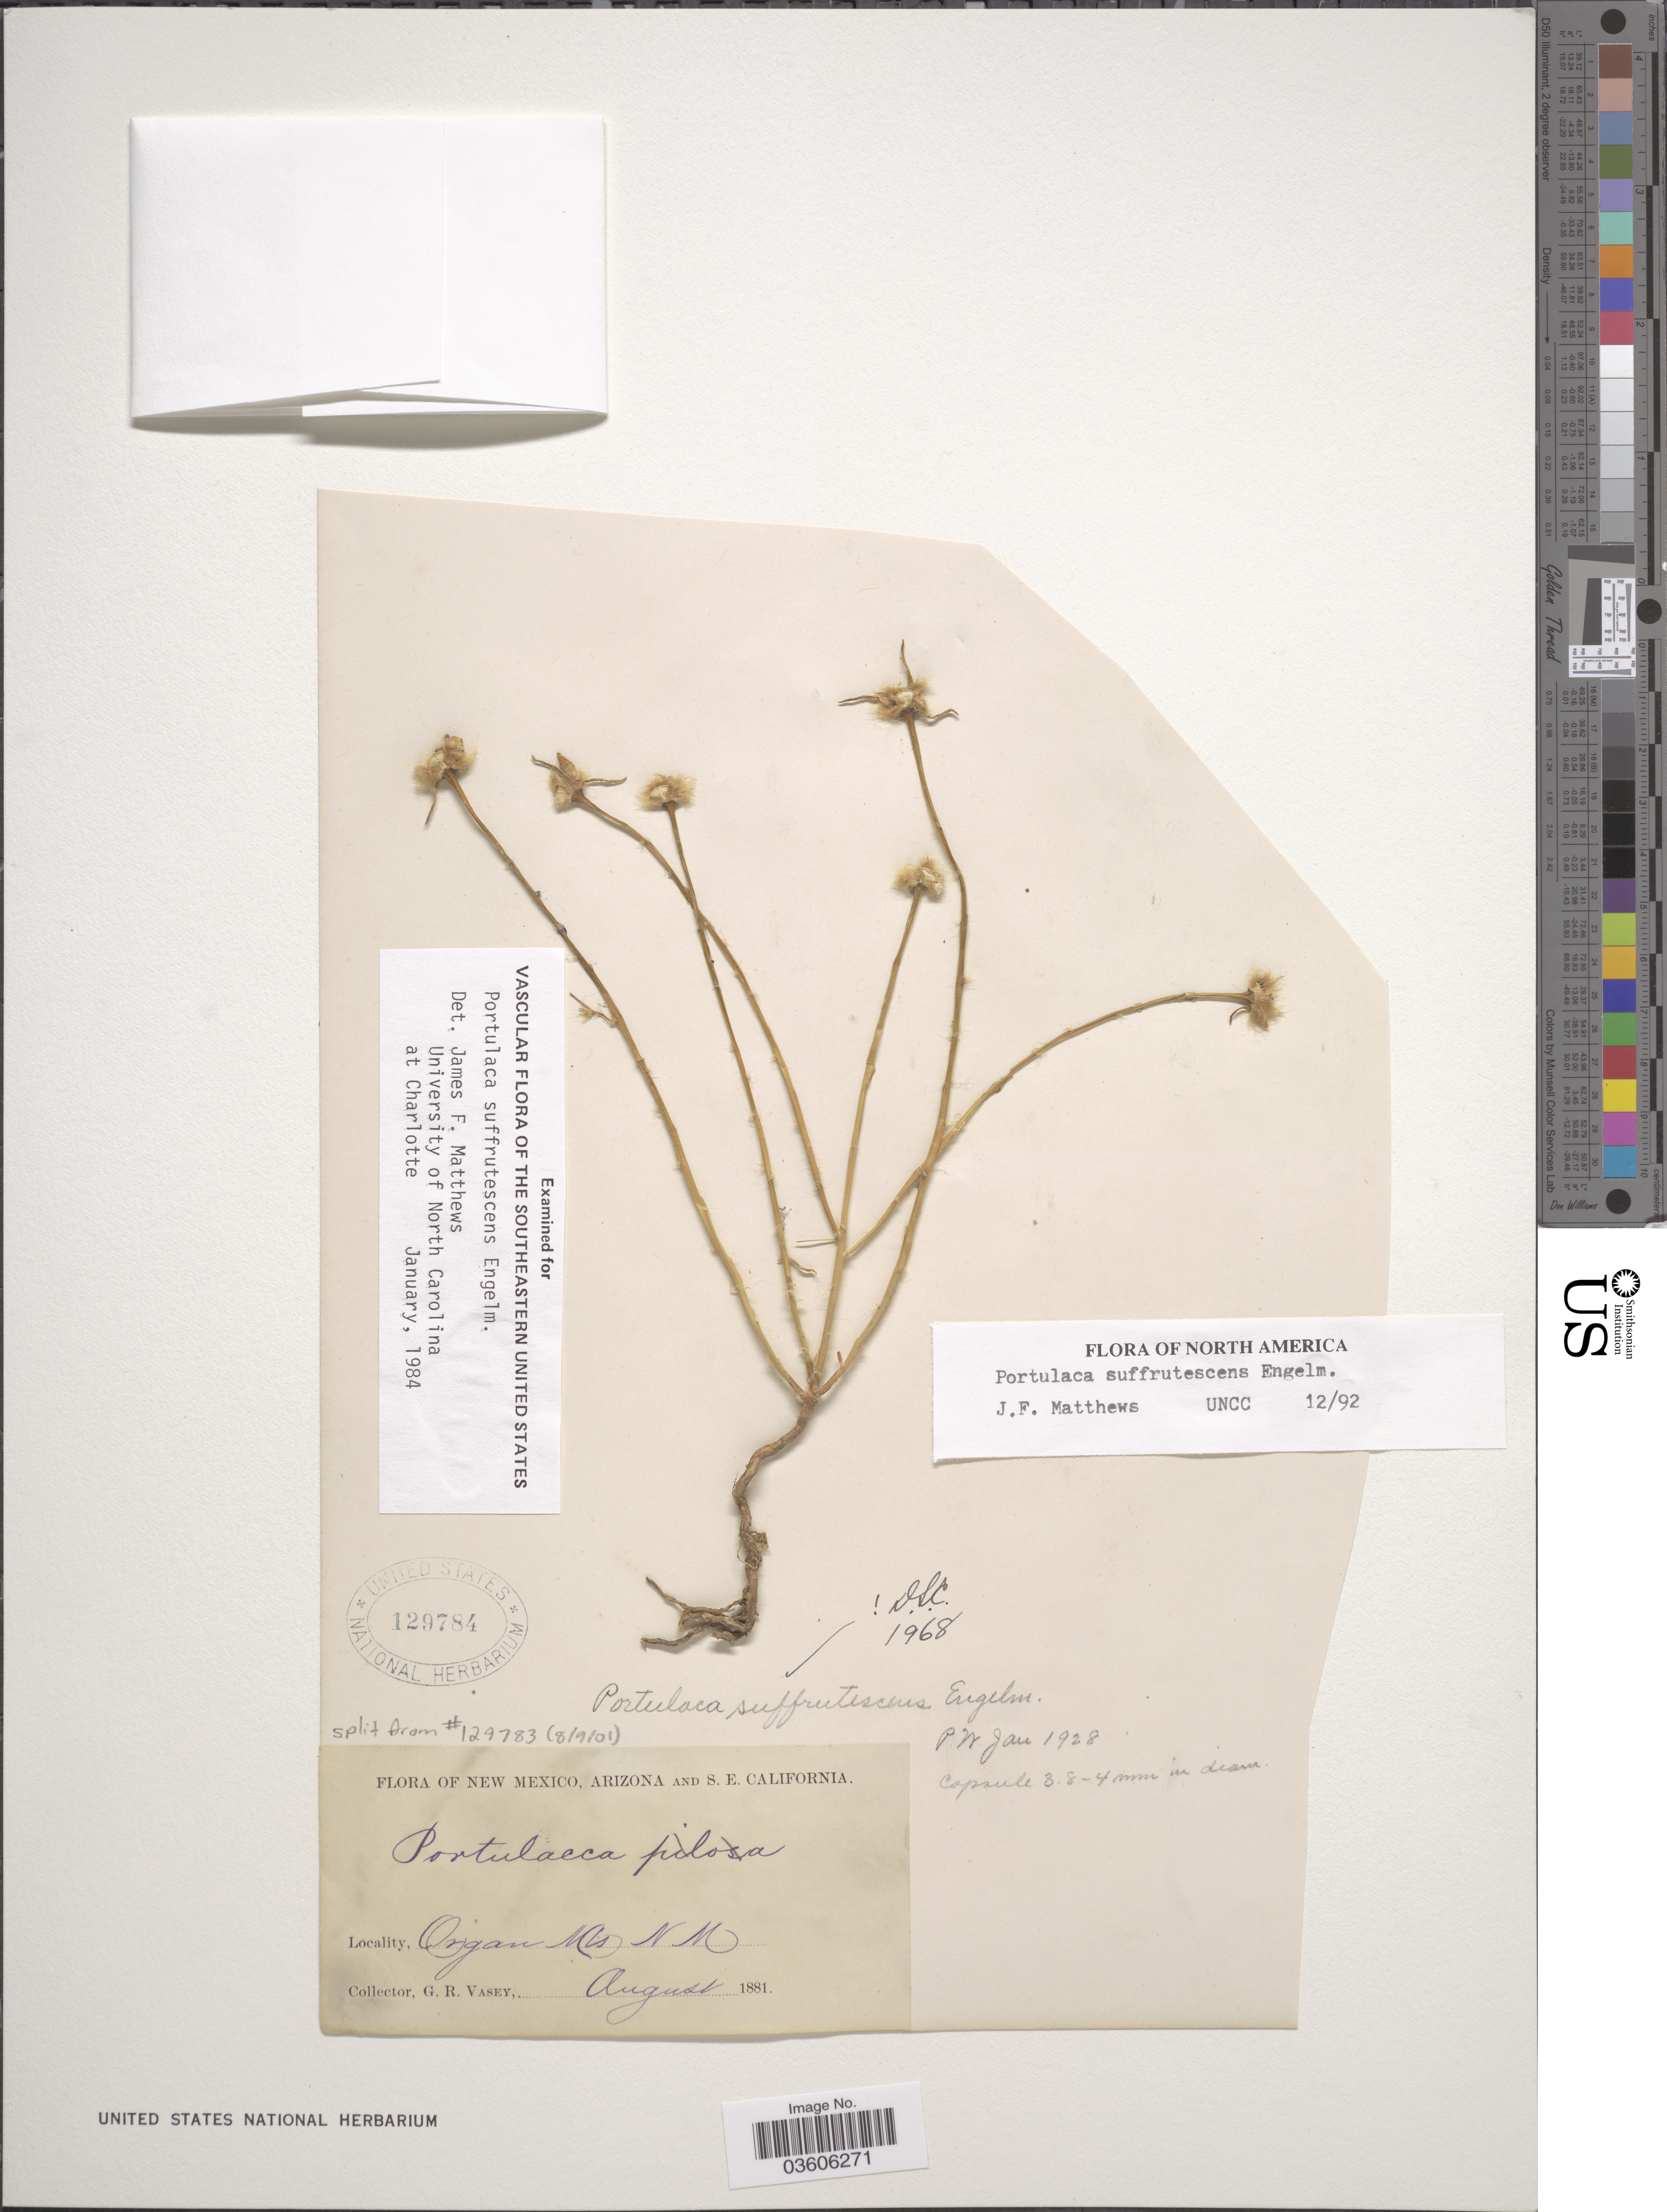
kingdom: Plantae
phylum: Tracheophyta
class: Magnoliopsida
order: Caryophyllales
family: Portulacaceae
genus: Portulaca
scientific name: Portulaca suffrutescens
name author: Engelm.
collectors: G. R. Vasey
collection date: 1881-08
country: United States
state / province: New Mexico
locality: Organ Mts.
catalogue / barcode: US 129784